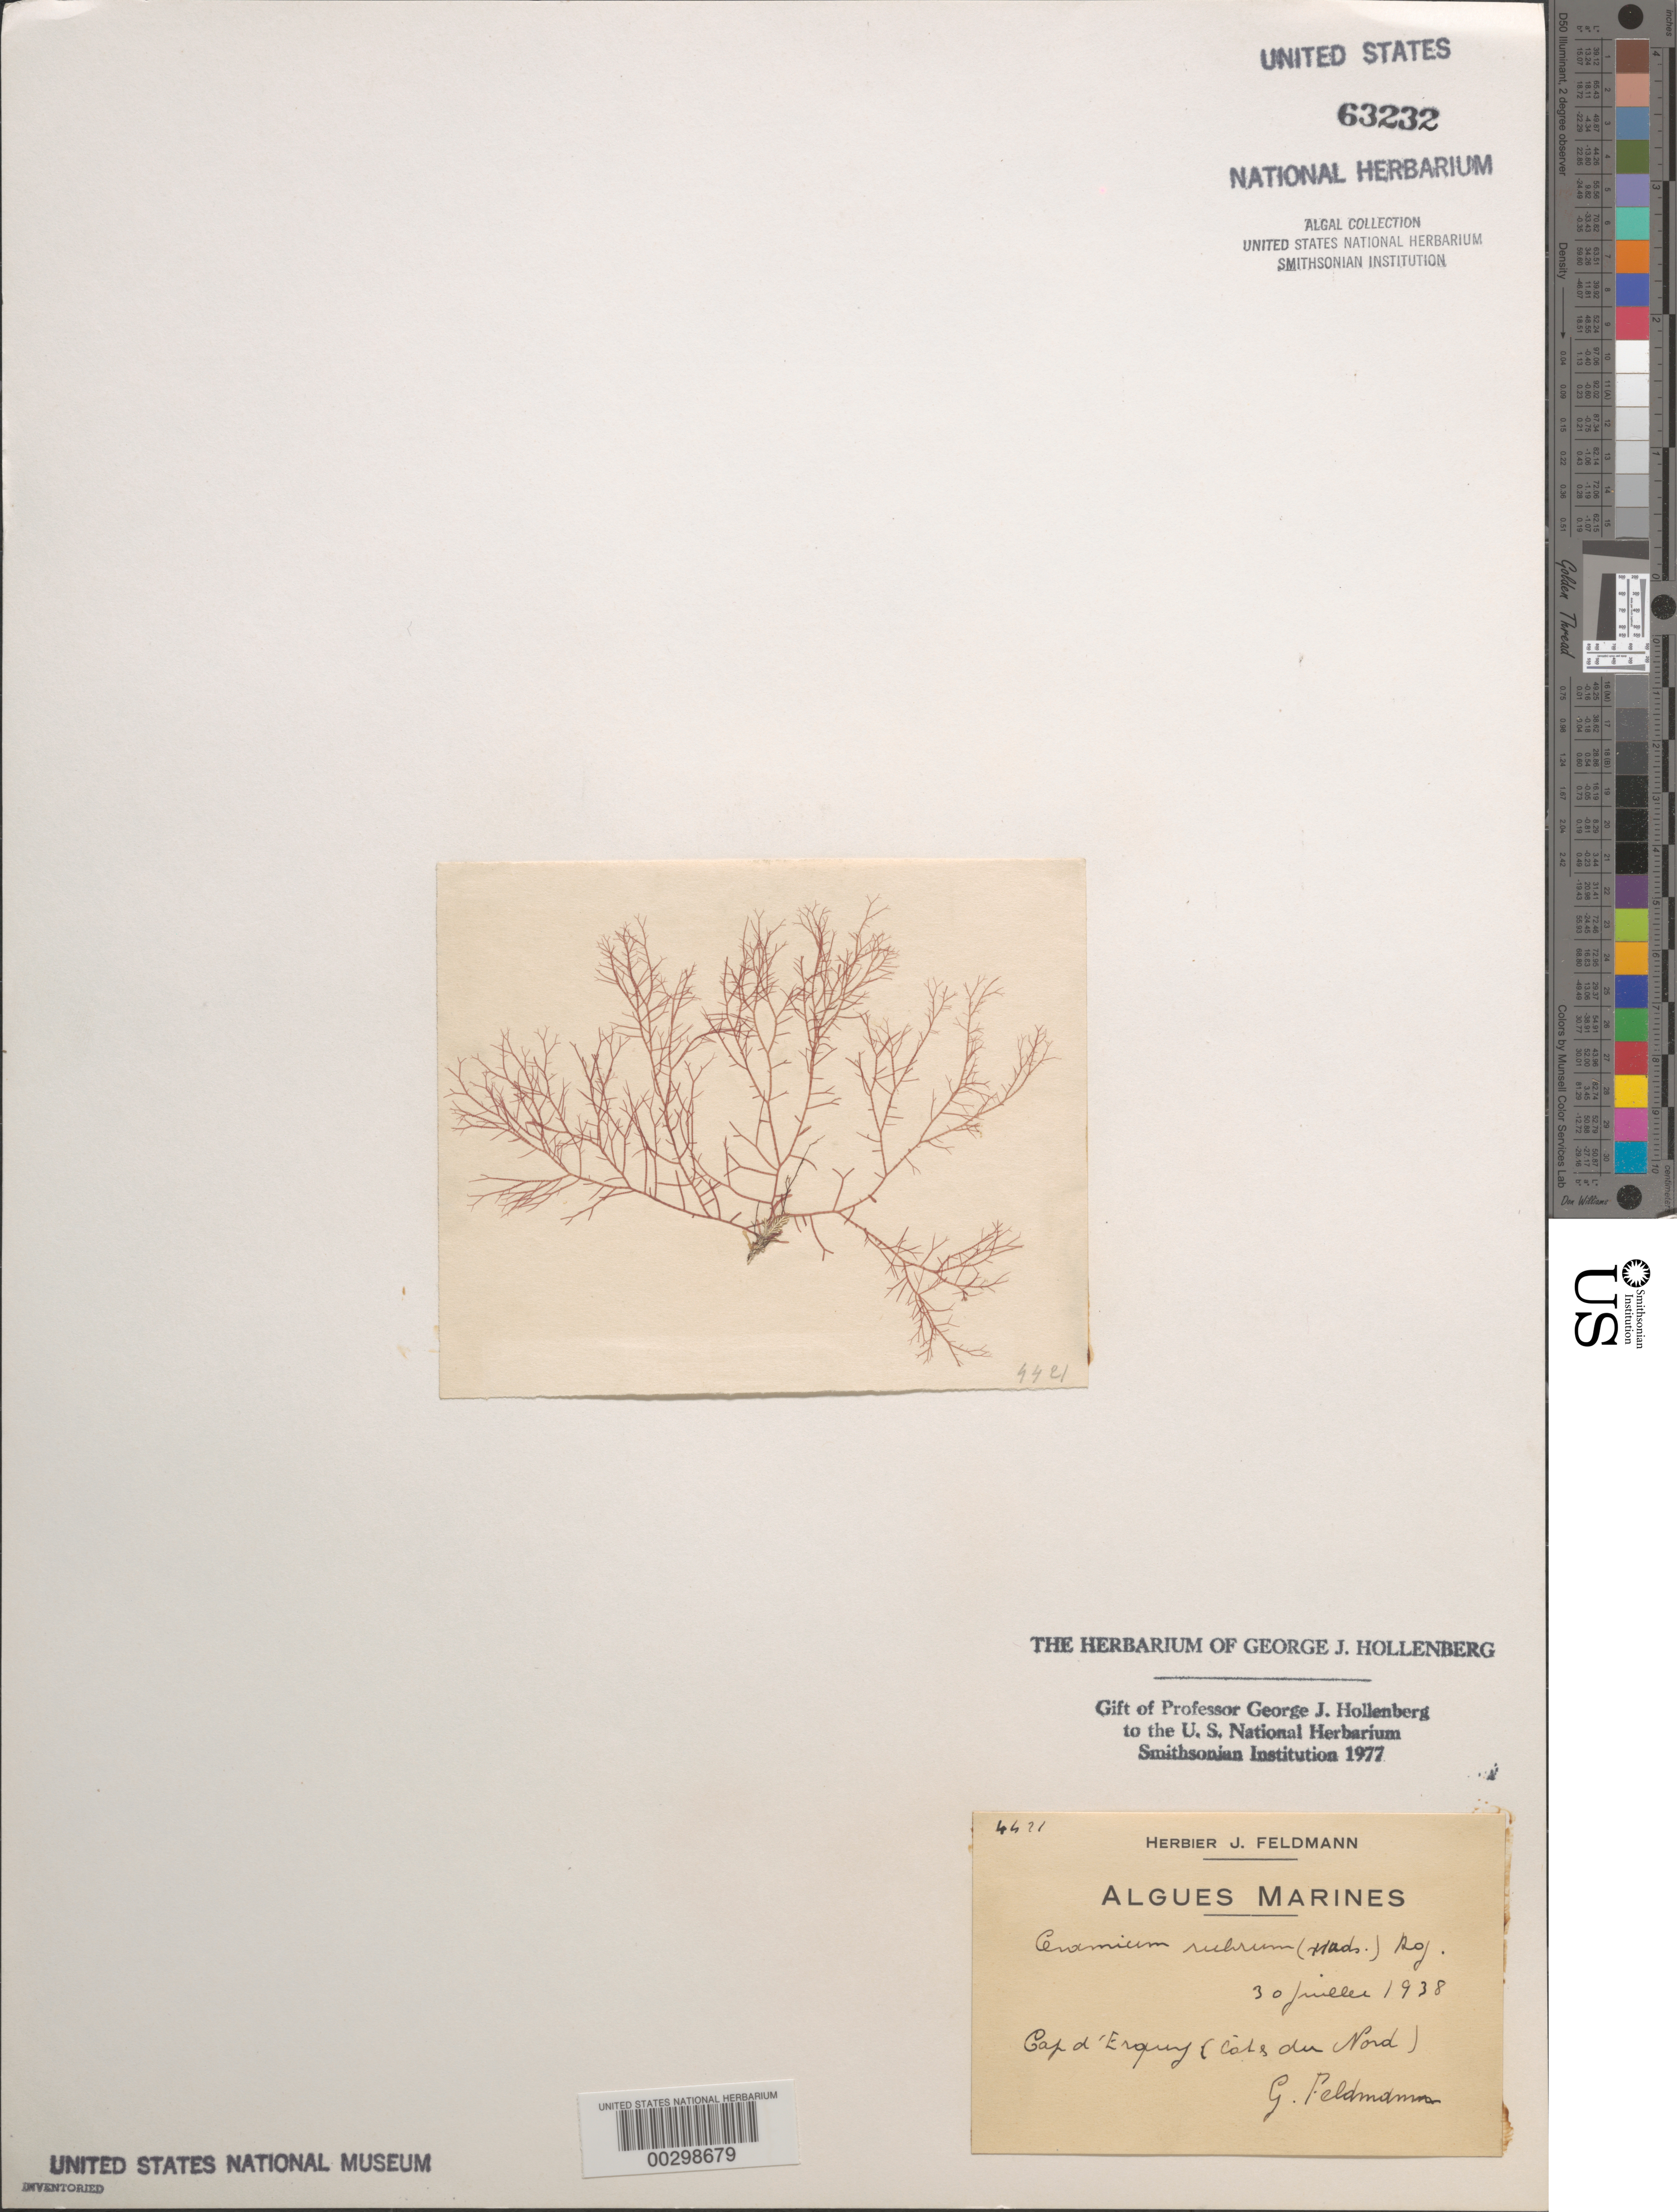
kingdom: Plantae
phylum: Rhodophyta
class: Florideophyceae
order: Ceramiales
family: Ceramiaceae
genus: Ceramium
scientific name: Ceramium rubrum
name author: C. Agardh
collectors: G. Feldmann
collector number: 4421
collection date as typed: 30 Jul 1938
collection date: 1938-07-30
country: France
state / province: Bretagne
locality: Cap d'Erquy, Cotes-du-Nord.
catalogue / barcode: US 63232